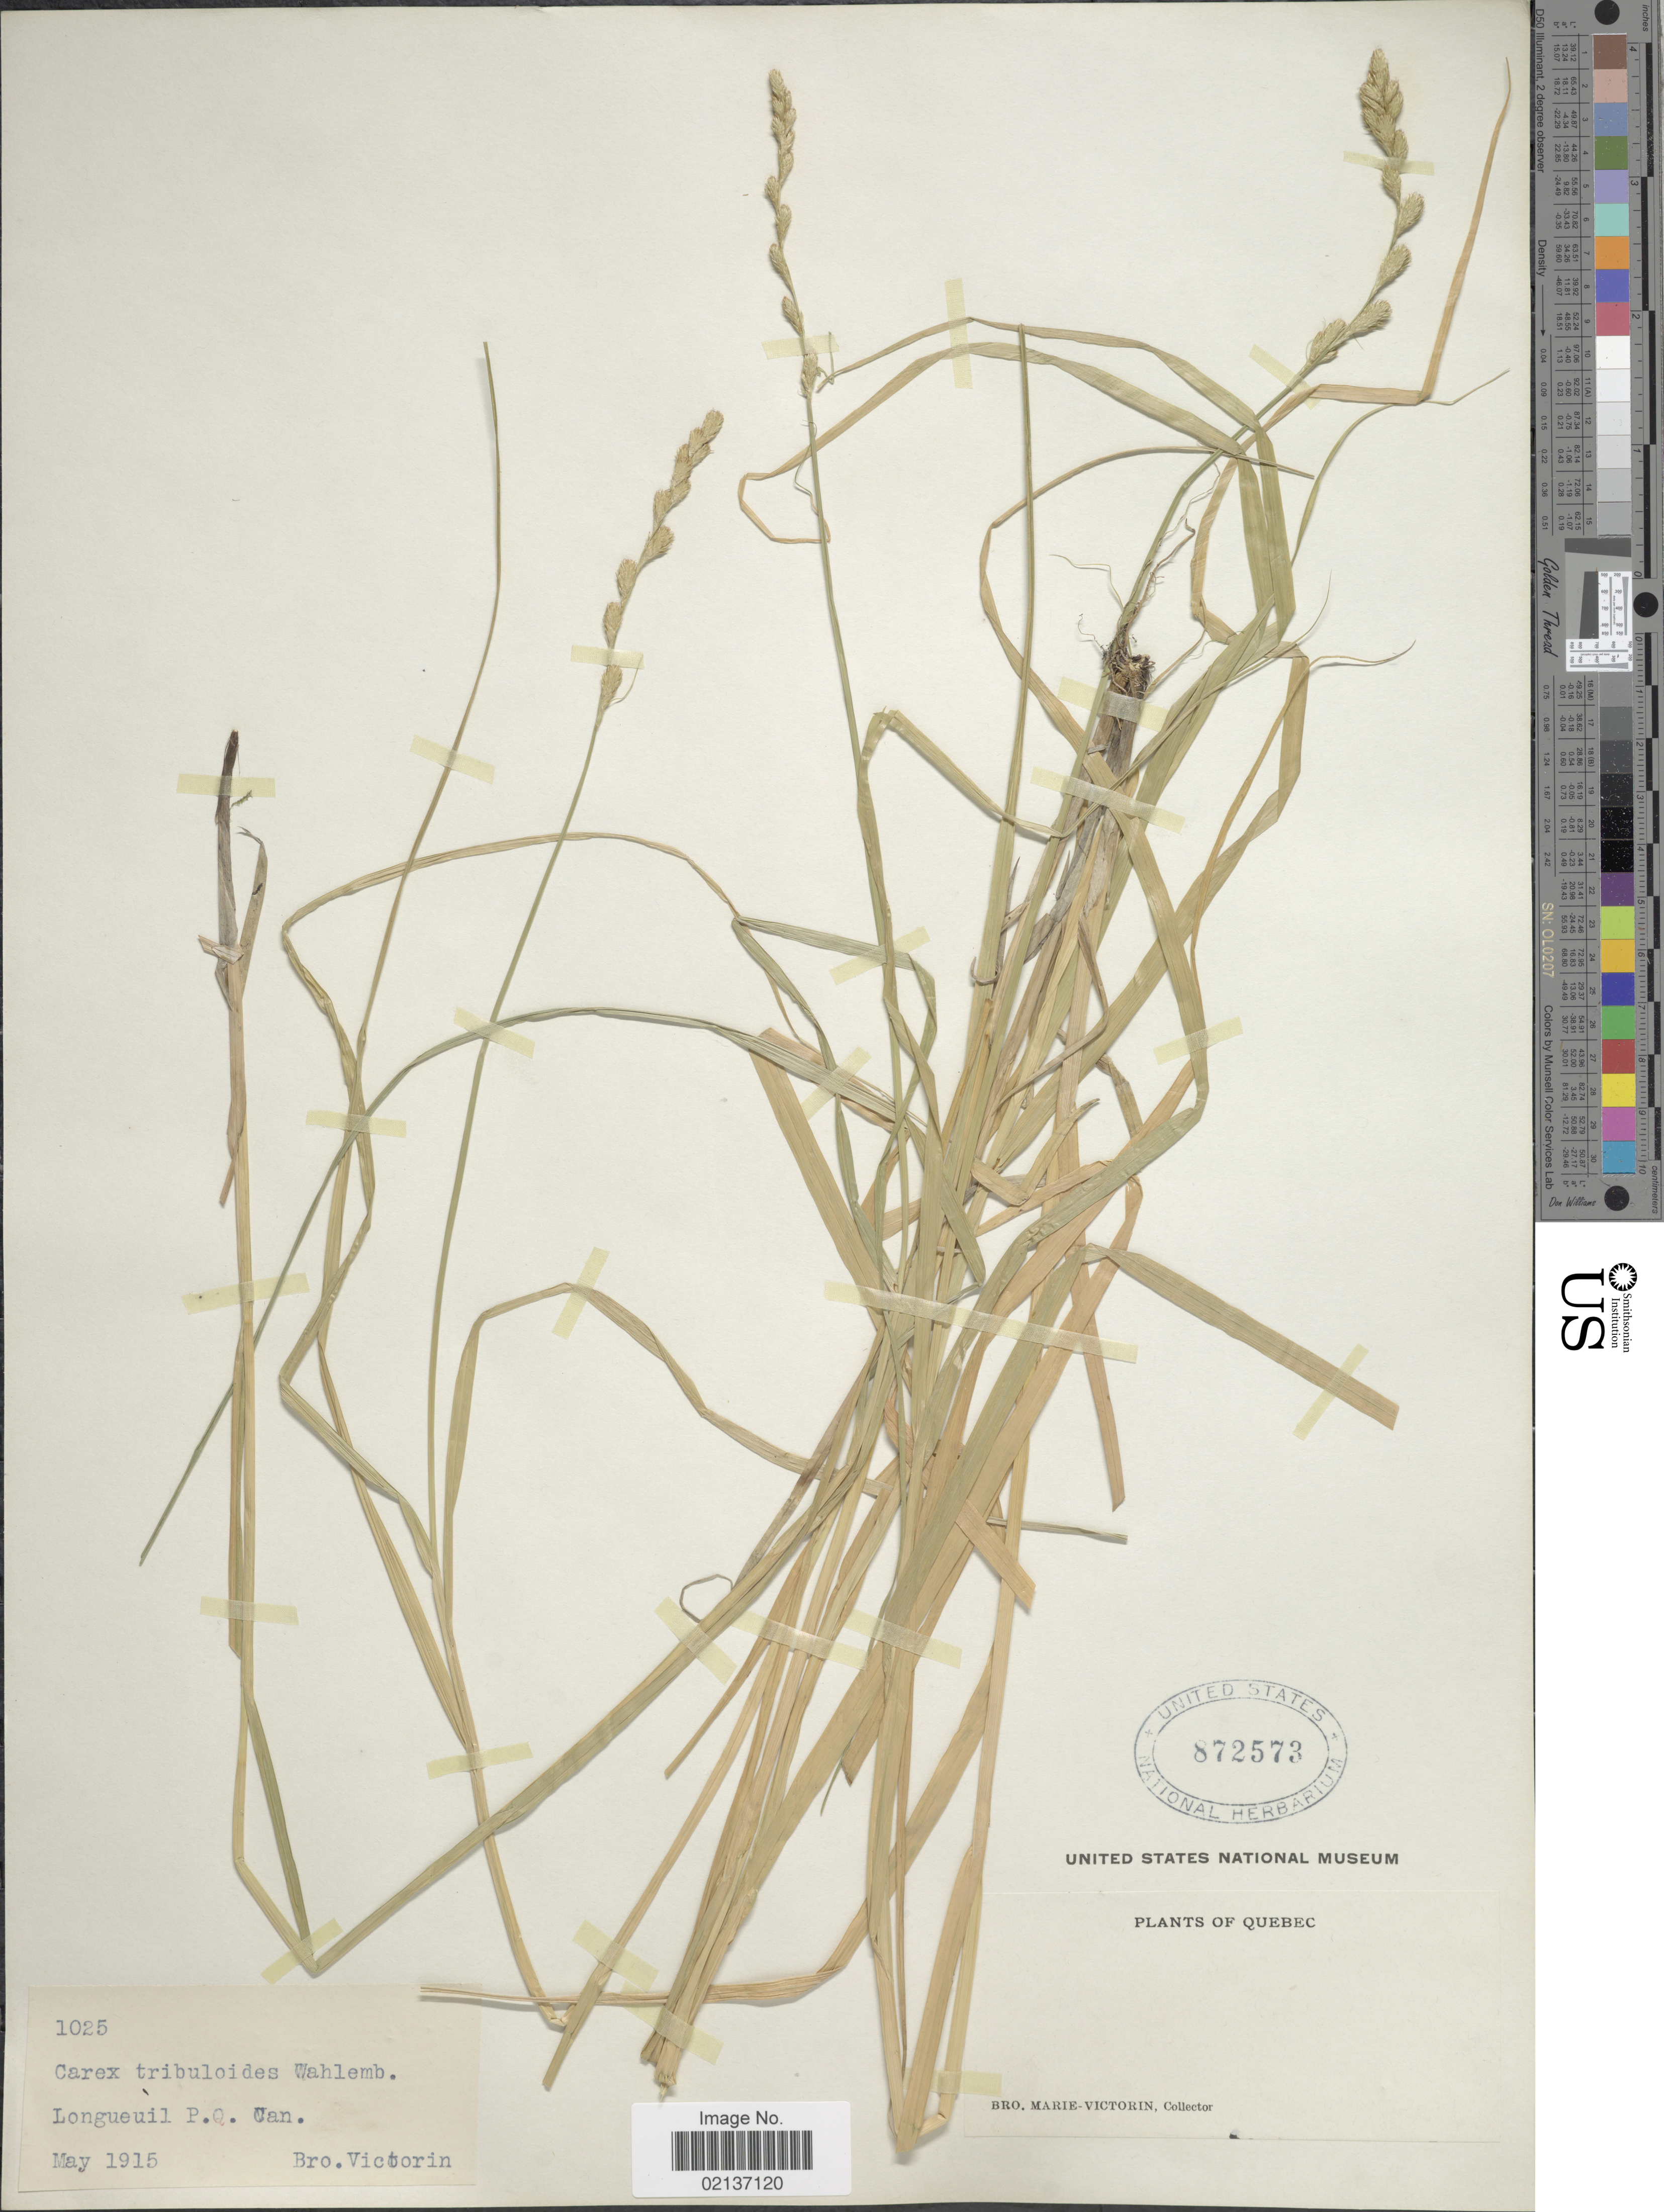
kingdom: Plantae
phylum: Tracheophyta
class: Liliopsida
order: Poales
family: Cyperaceae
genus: Carex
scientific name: Carex tribuloides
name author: Wahlenb.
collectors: Fr. Marie-Victorin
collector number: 1025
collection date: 1915-05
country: Canada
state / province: Quebec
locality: Longueuil, P.Q.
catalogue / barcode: US 872573